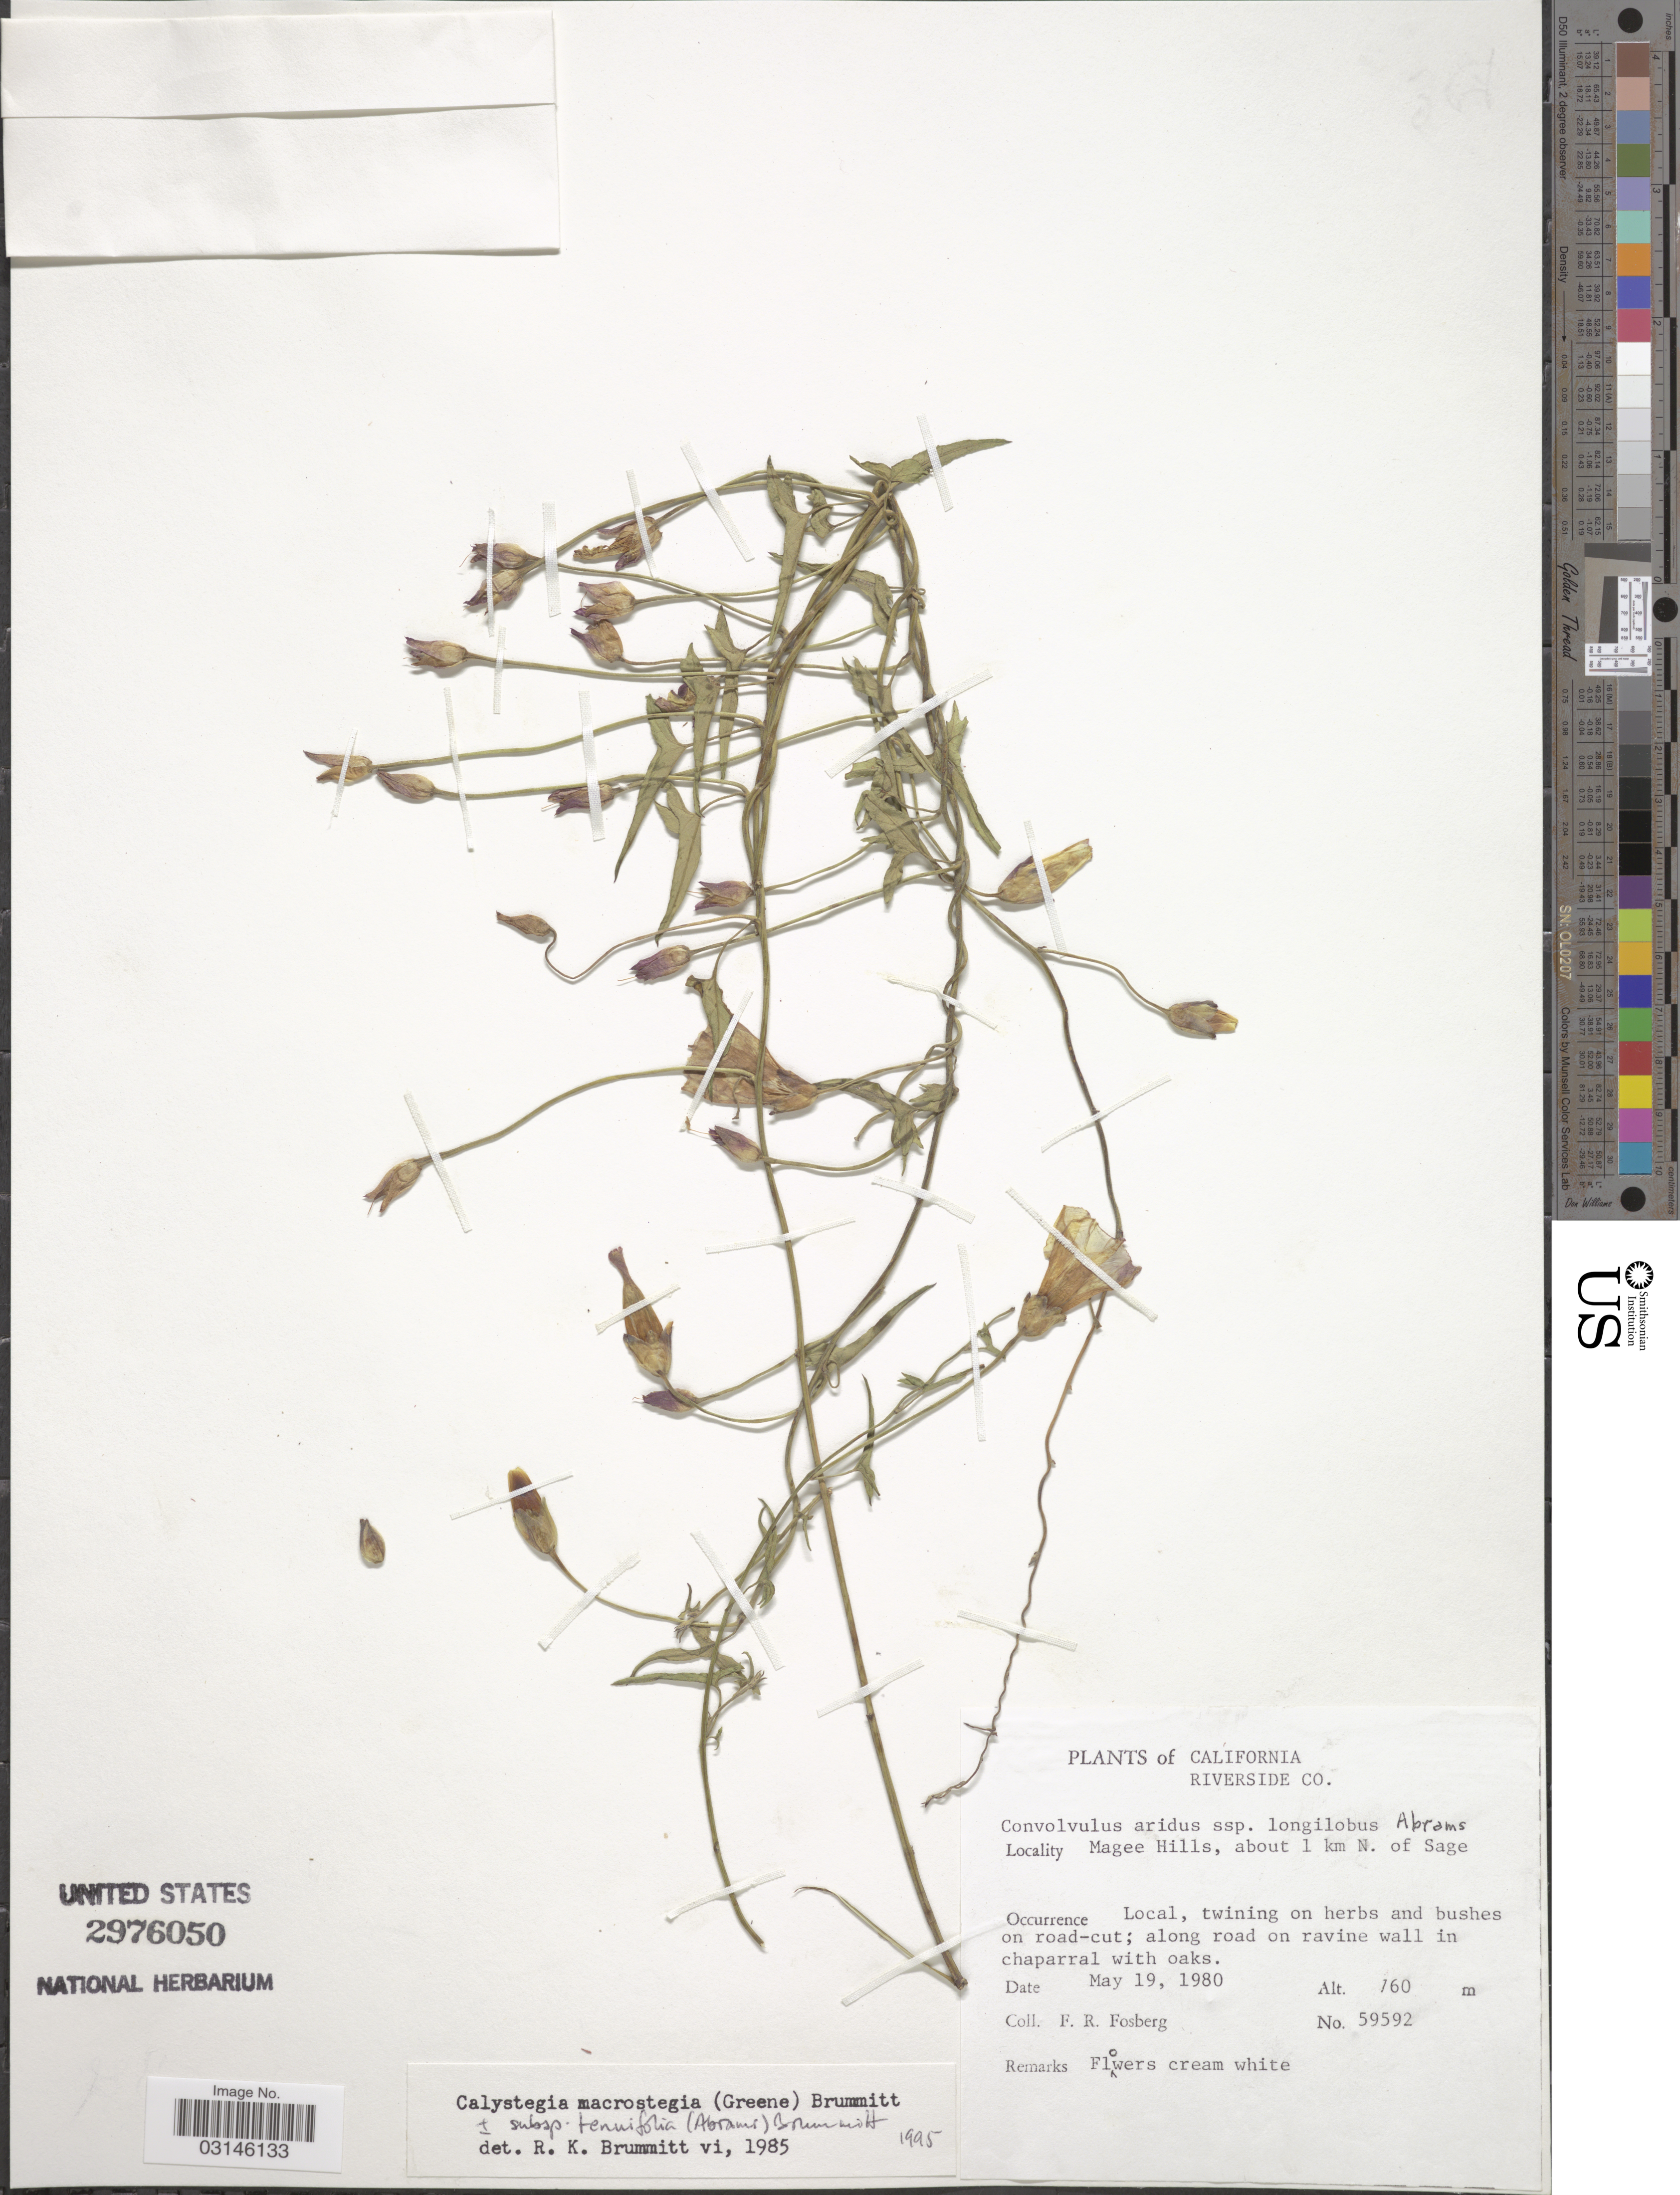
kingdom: Plantae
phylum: Tracheophyta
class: Magnoliopsida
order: Solanales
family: Convolvulaceae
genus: Calystegia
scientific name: Calystegia macrostegia subsp. tenuifolia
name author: (Abrams) Brummitt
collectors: F. R. Fosberg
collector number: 59592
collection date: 1980-05-19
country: United States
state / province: California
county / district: Riverside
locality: Riverside Co. Magee Hills, about 1 km N. of Sage.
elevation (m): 760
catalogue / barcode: US 2976050